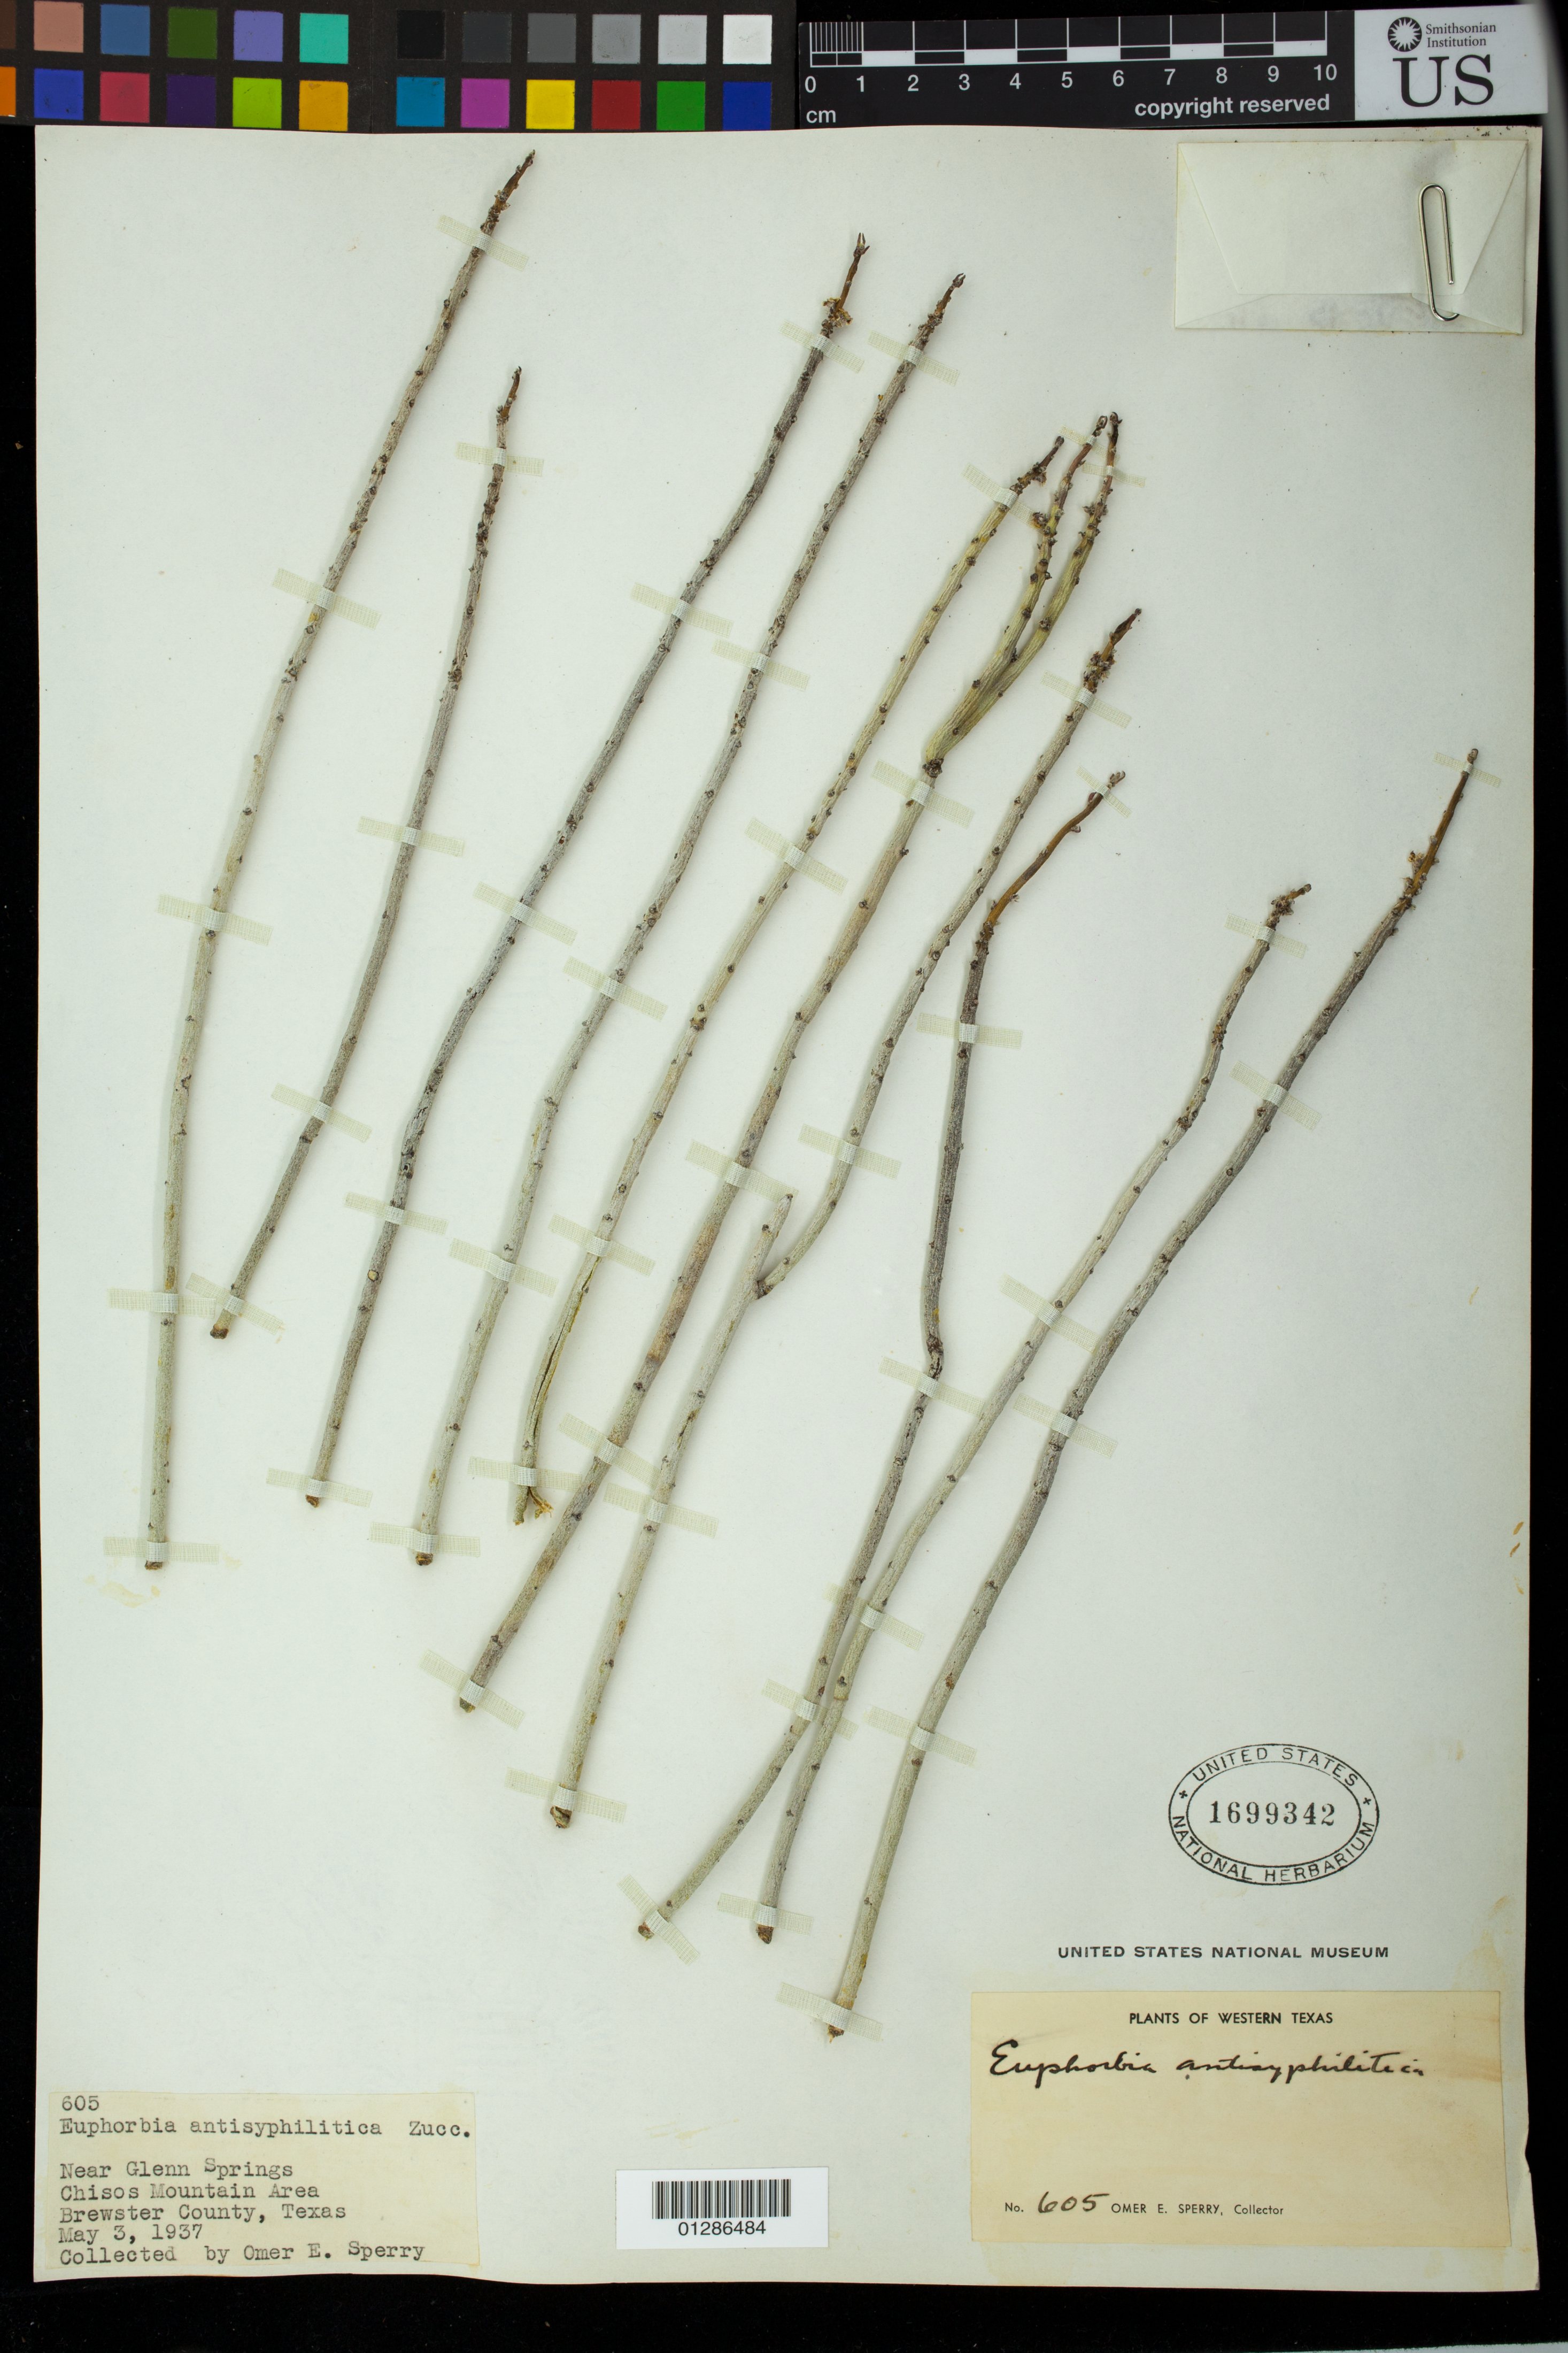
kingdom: Plantae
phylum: Tracheophyta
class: Magnoliopsida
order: Malpighiales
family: Euphorbiaceae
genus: Euphorbia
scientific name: Euphorbia antisyphilitica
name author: Zucc.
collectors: O. E. Sperry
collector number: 605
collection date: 1937-05-03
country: United States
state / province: Texas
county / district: Brewster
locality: Near Glenn Springs, Chisos Mountain Area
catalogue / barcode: US 1699642